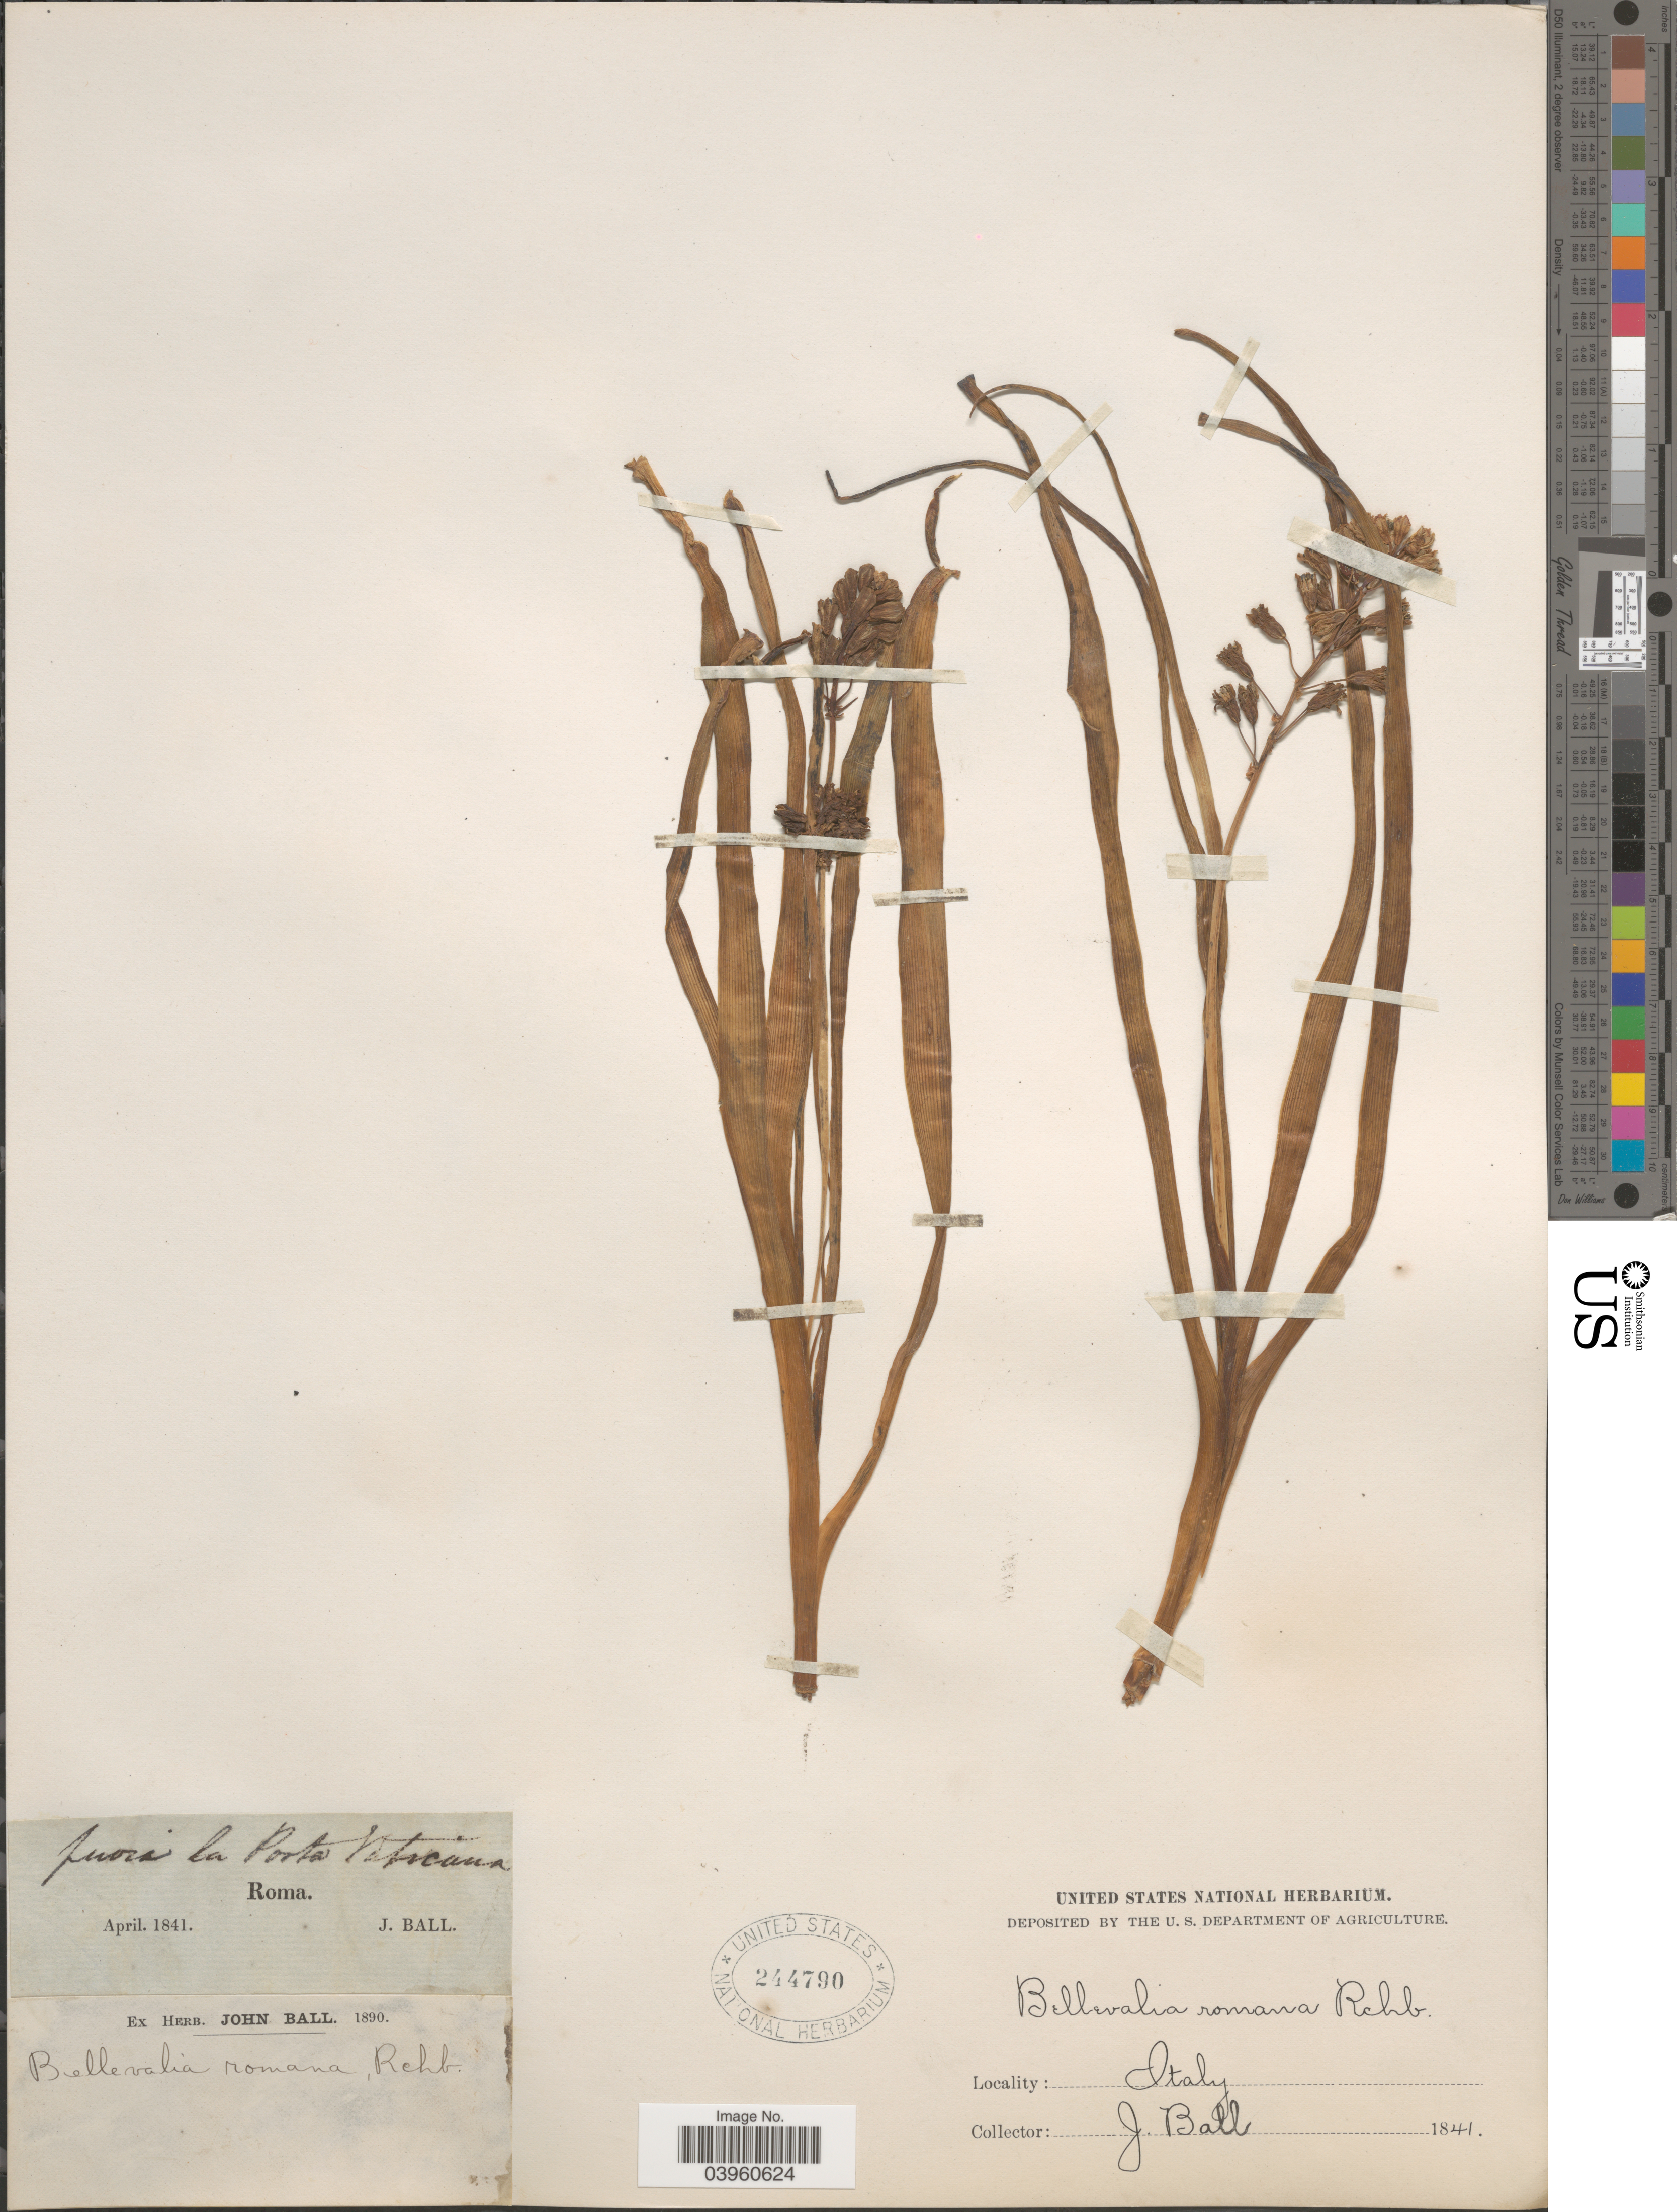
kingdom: Plantae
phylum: Tracheophyta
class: Liliopsida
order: Asparagales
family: Asparagaceae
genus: Bellevalia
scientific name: Bellevalia romana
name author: (L.) Sweet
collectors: J. Ball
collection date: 1841-04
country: Italy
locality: Roma.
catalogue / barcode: US 244790